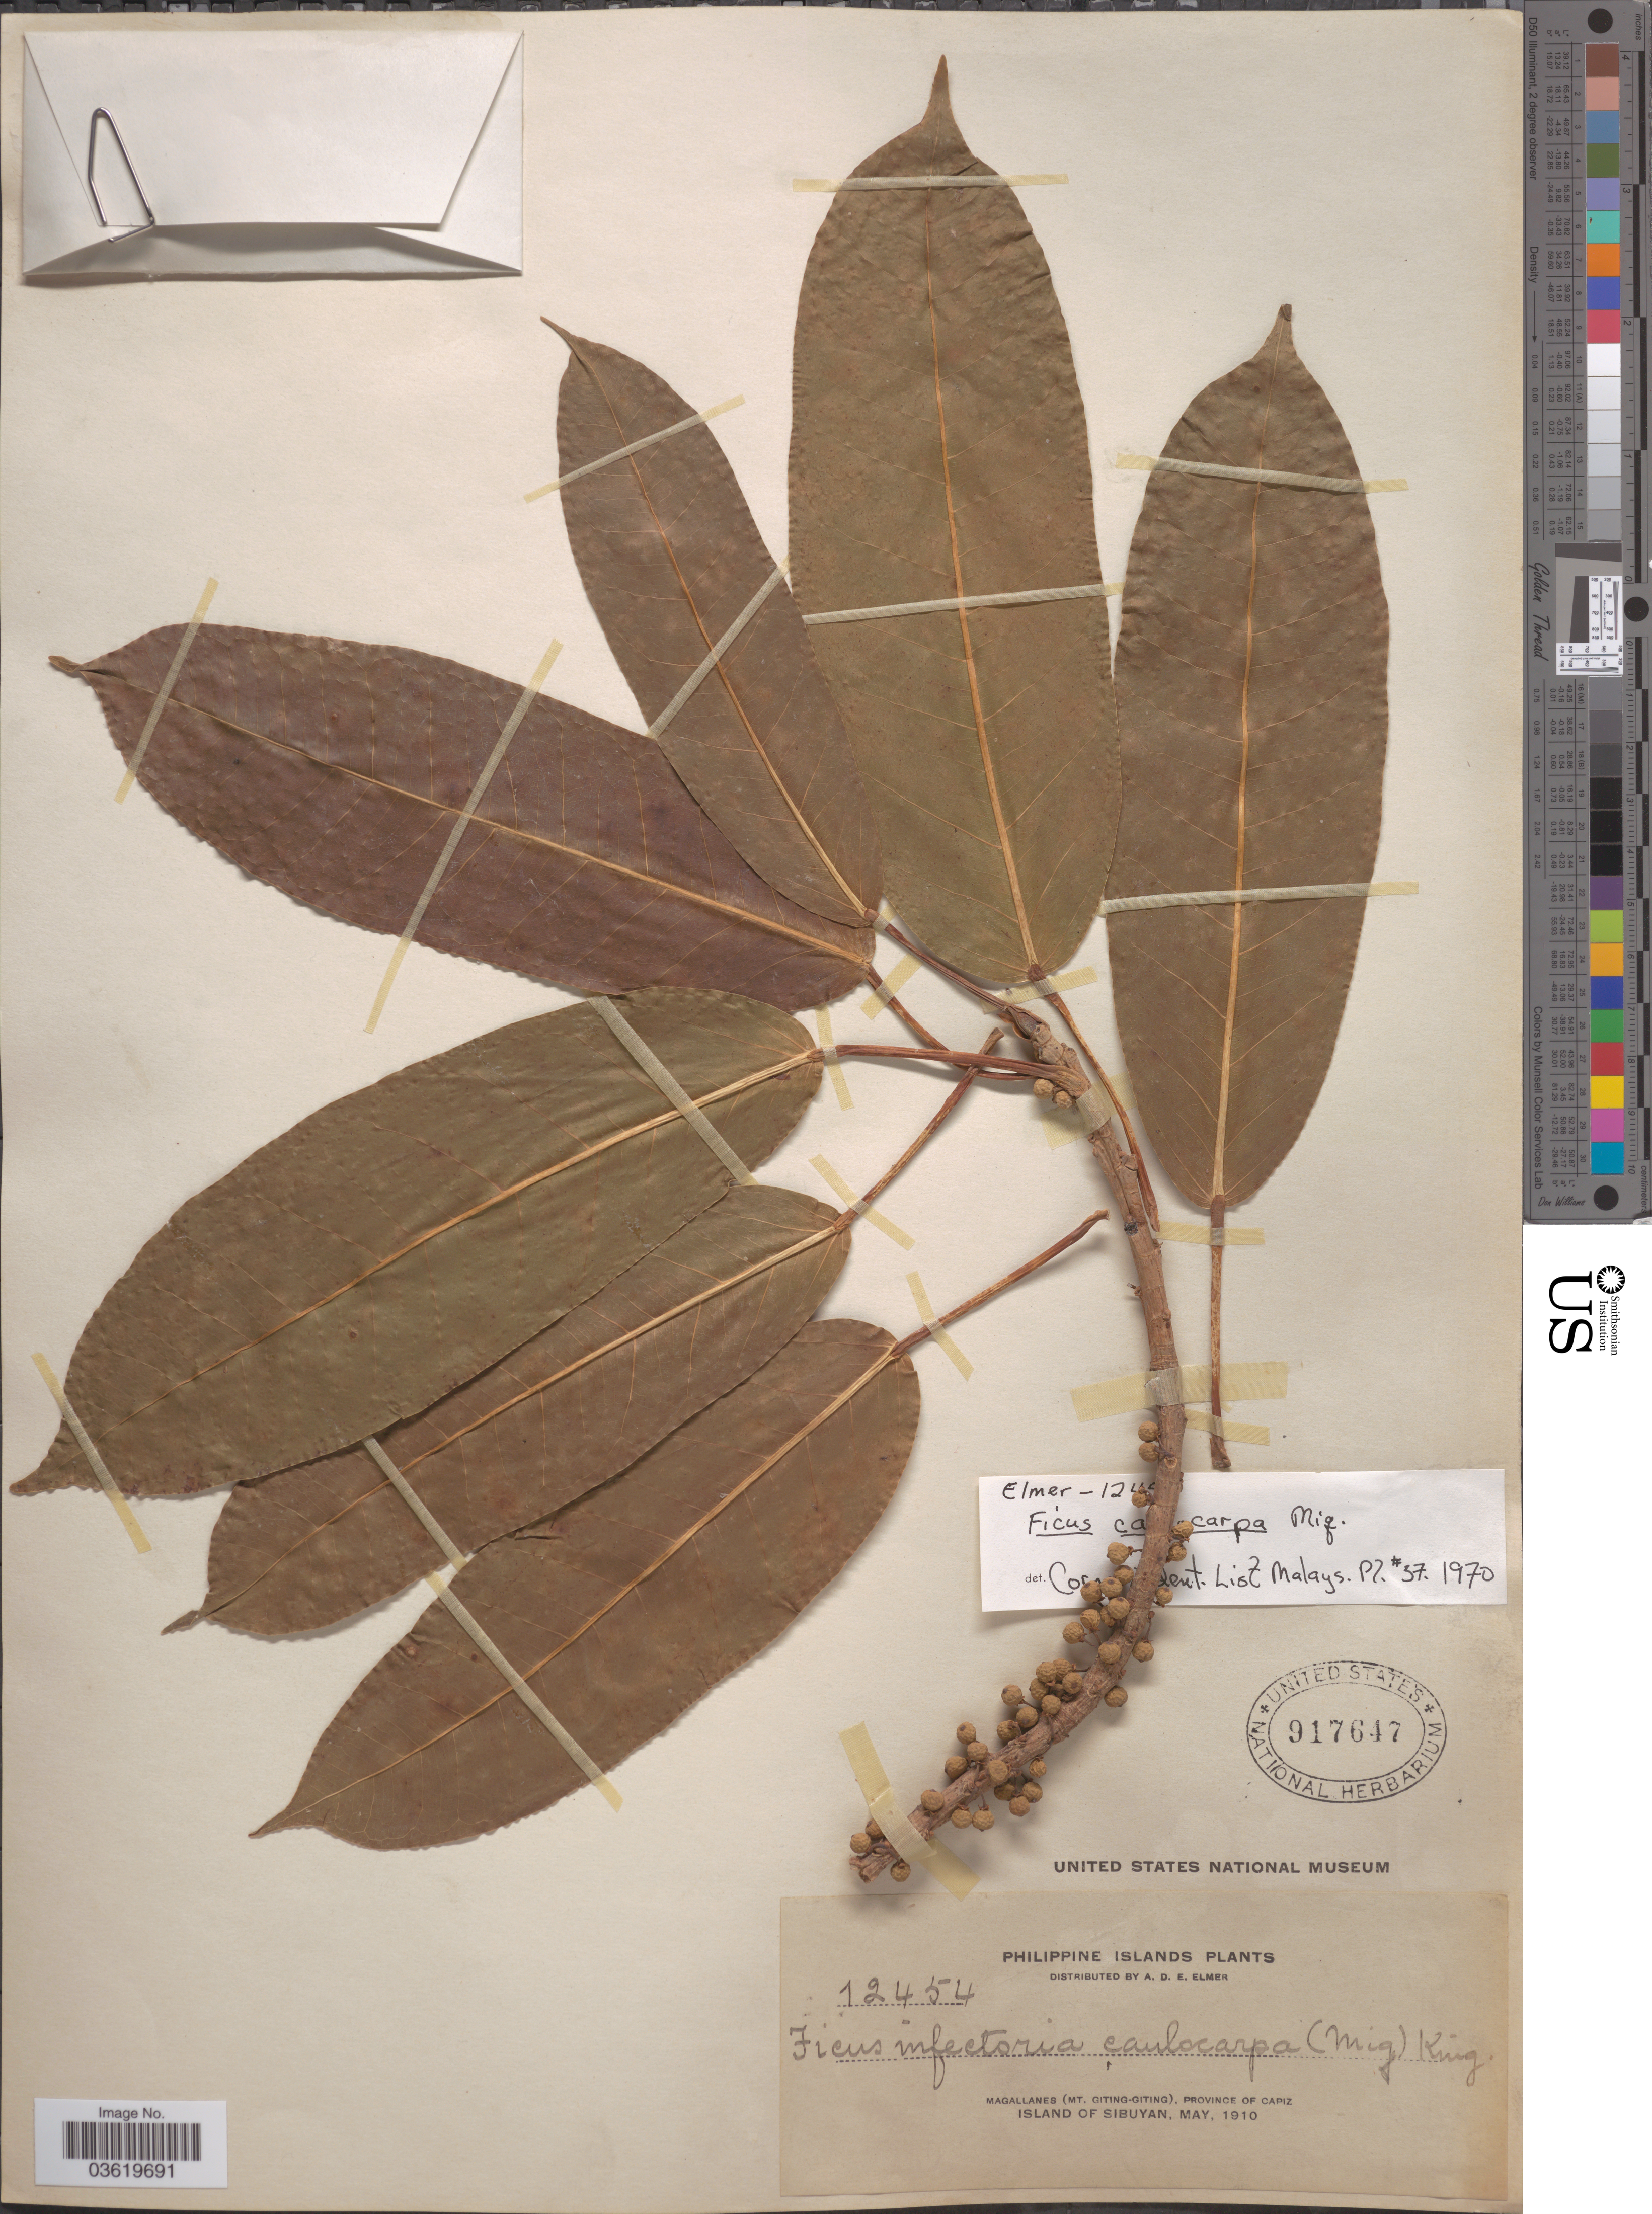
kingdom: Plantae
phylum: Tracheophyta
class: Magnoliopsida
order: Rosales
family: Moraceae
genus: Ficus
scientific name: Ficus stipulosa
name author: (Miq.) Miq.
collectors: A. D. E. Elmer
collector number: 12454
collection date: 1910-05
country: Philippines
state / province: Western Visayas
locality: Philippine Islands. Magallanes (Mt. Giting-Giting), Province of Capiz. Island of Sibuyan.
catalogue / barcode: US 917647